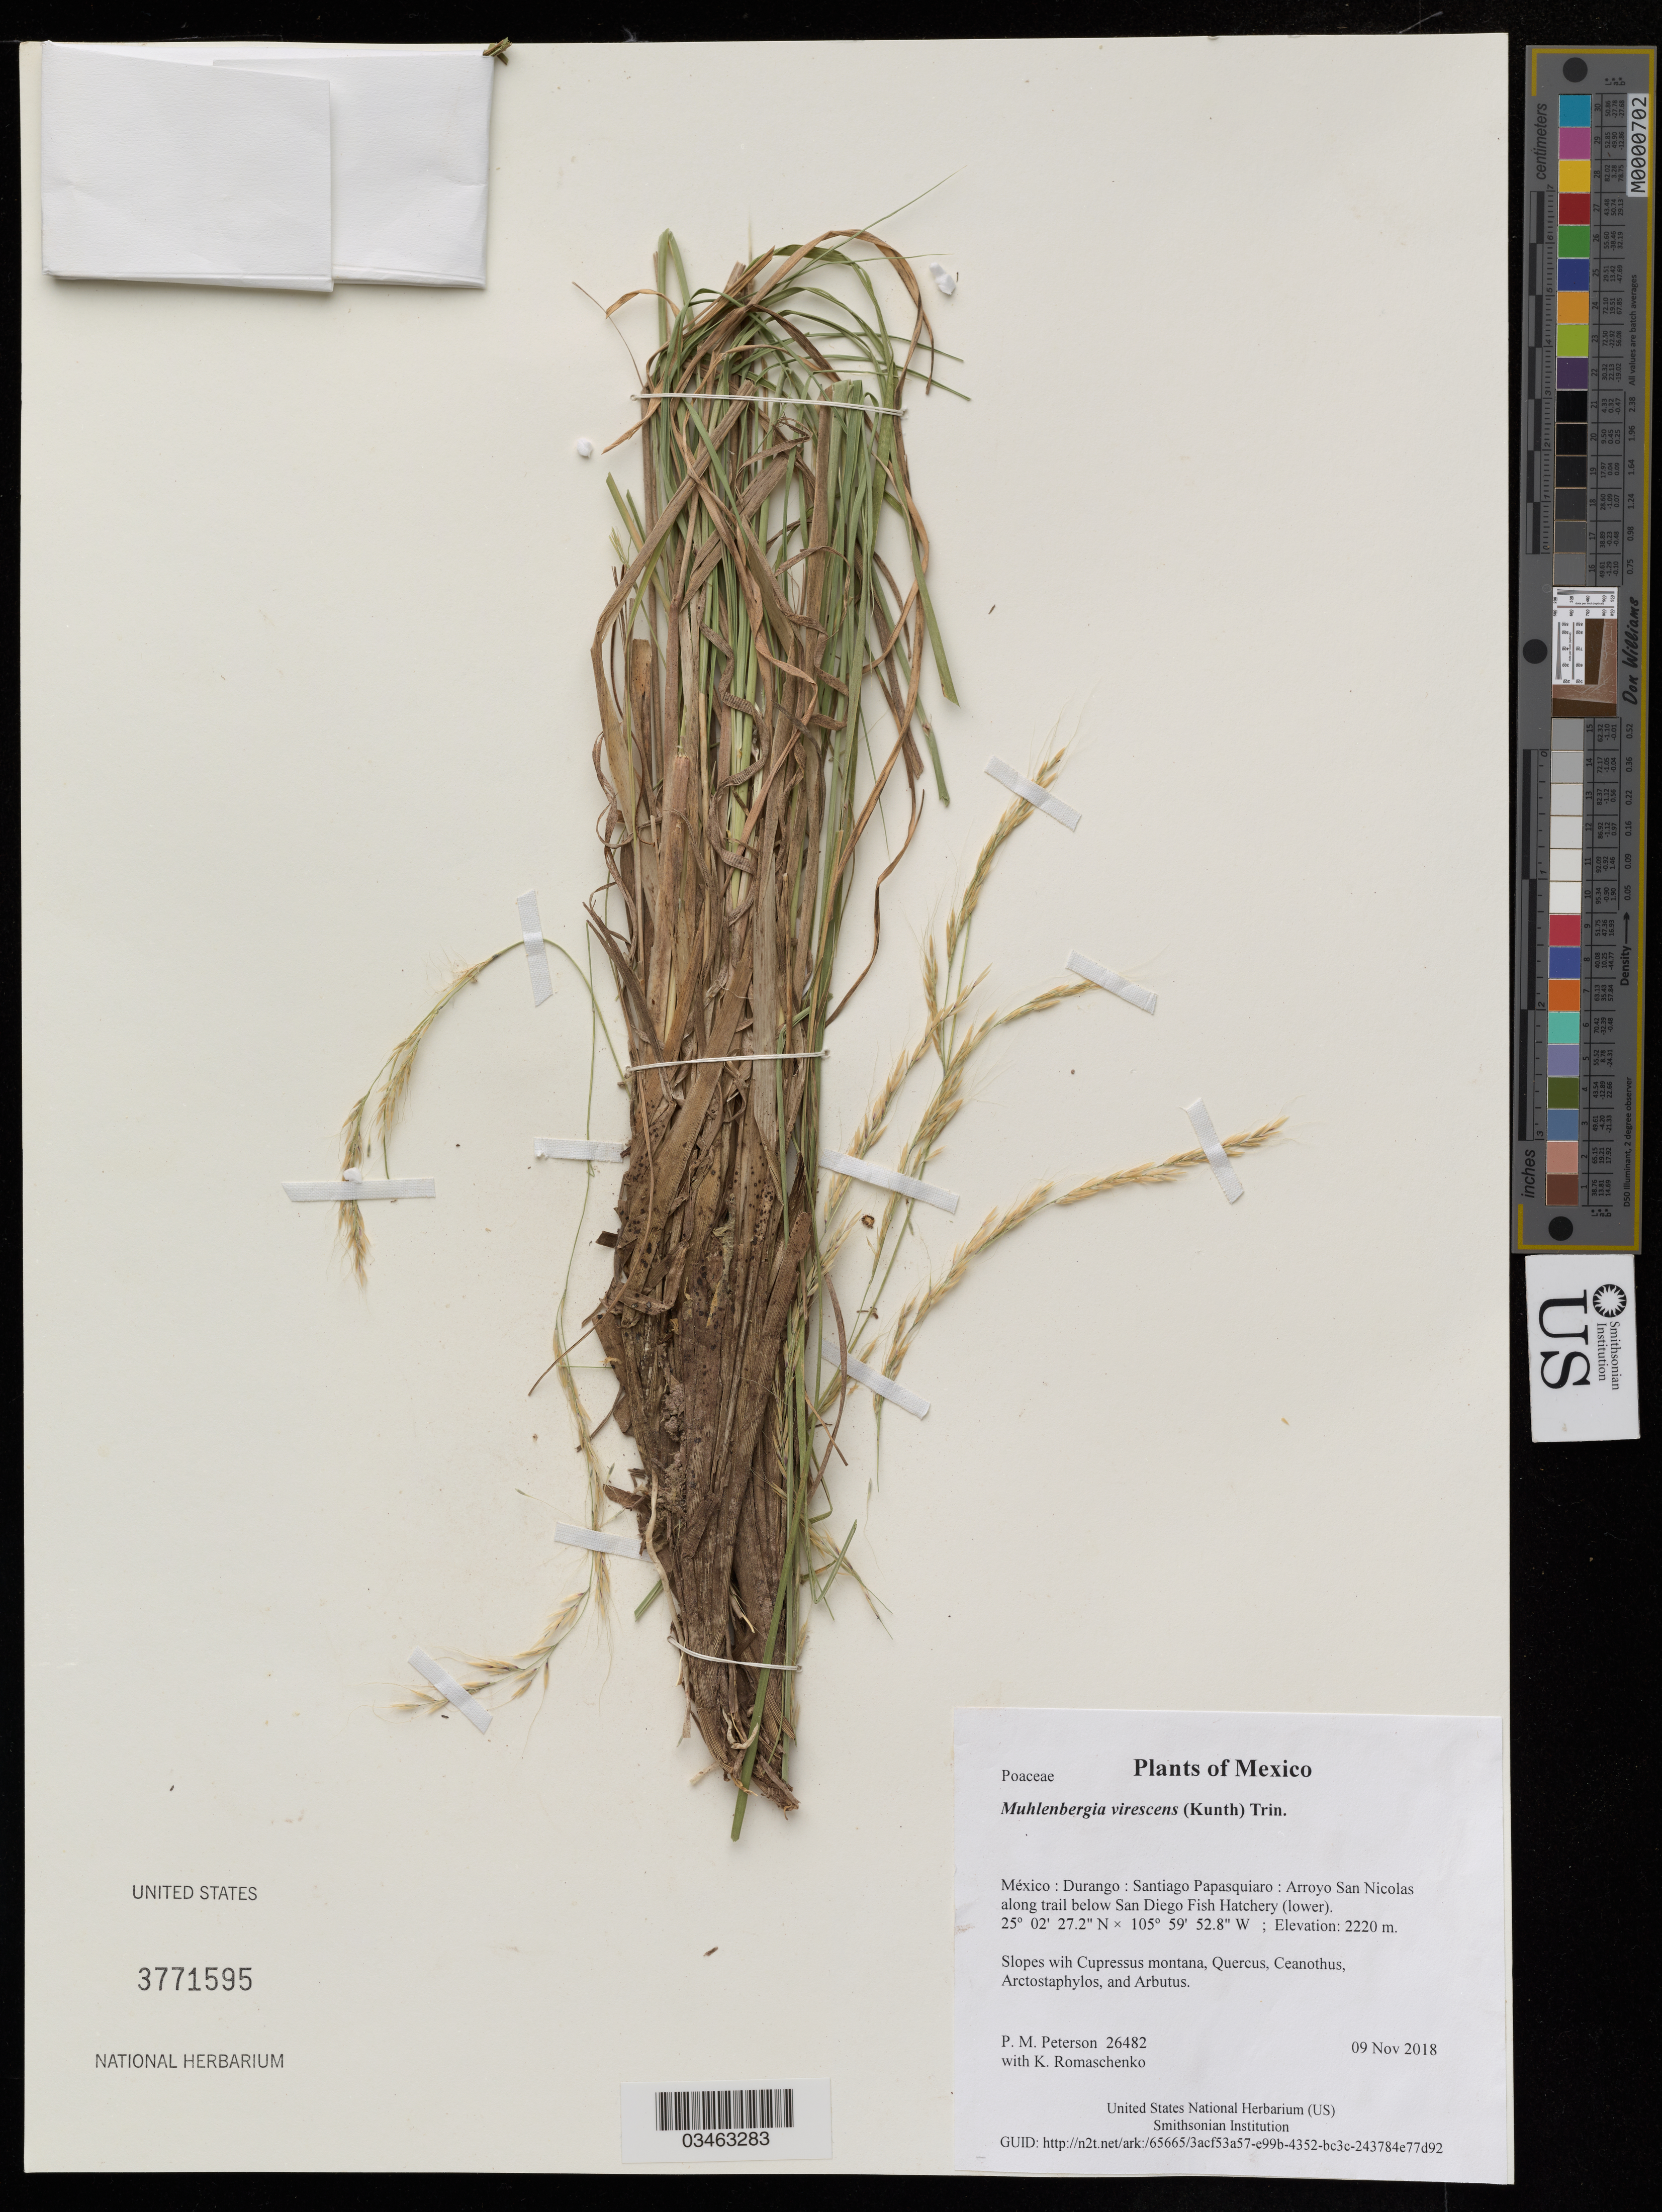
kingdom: Plantae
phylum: Tracheophyta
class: Liliopsida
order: Poales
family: Poaceae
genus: Muhlenbergia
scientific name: Muhlenbergia virescens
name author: (Kunth) Trin.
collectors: P. M. Peterson & K. Romaschenko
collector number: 26482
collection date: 2018-11-09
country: México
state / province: Durango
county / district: Santiago Papasquiaro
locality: Arroyo San Nicolas along trail below San Diego Fish Hatchery (lower)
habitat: Slopes wih Cupressus montana, Quercus, Ceanothus, Arctostaphylos, and Arbutus.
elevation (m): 2220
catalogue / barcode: US 3771595